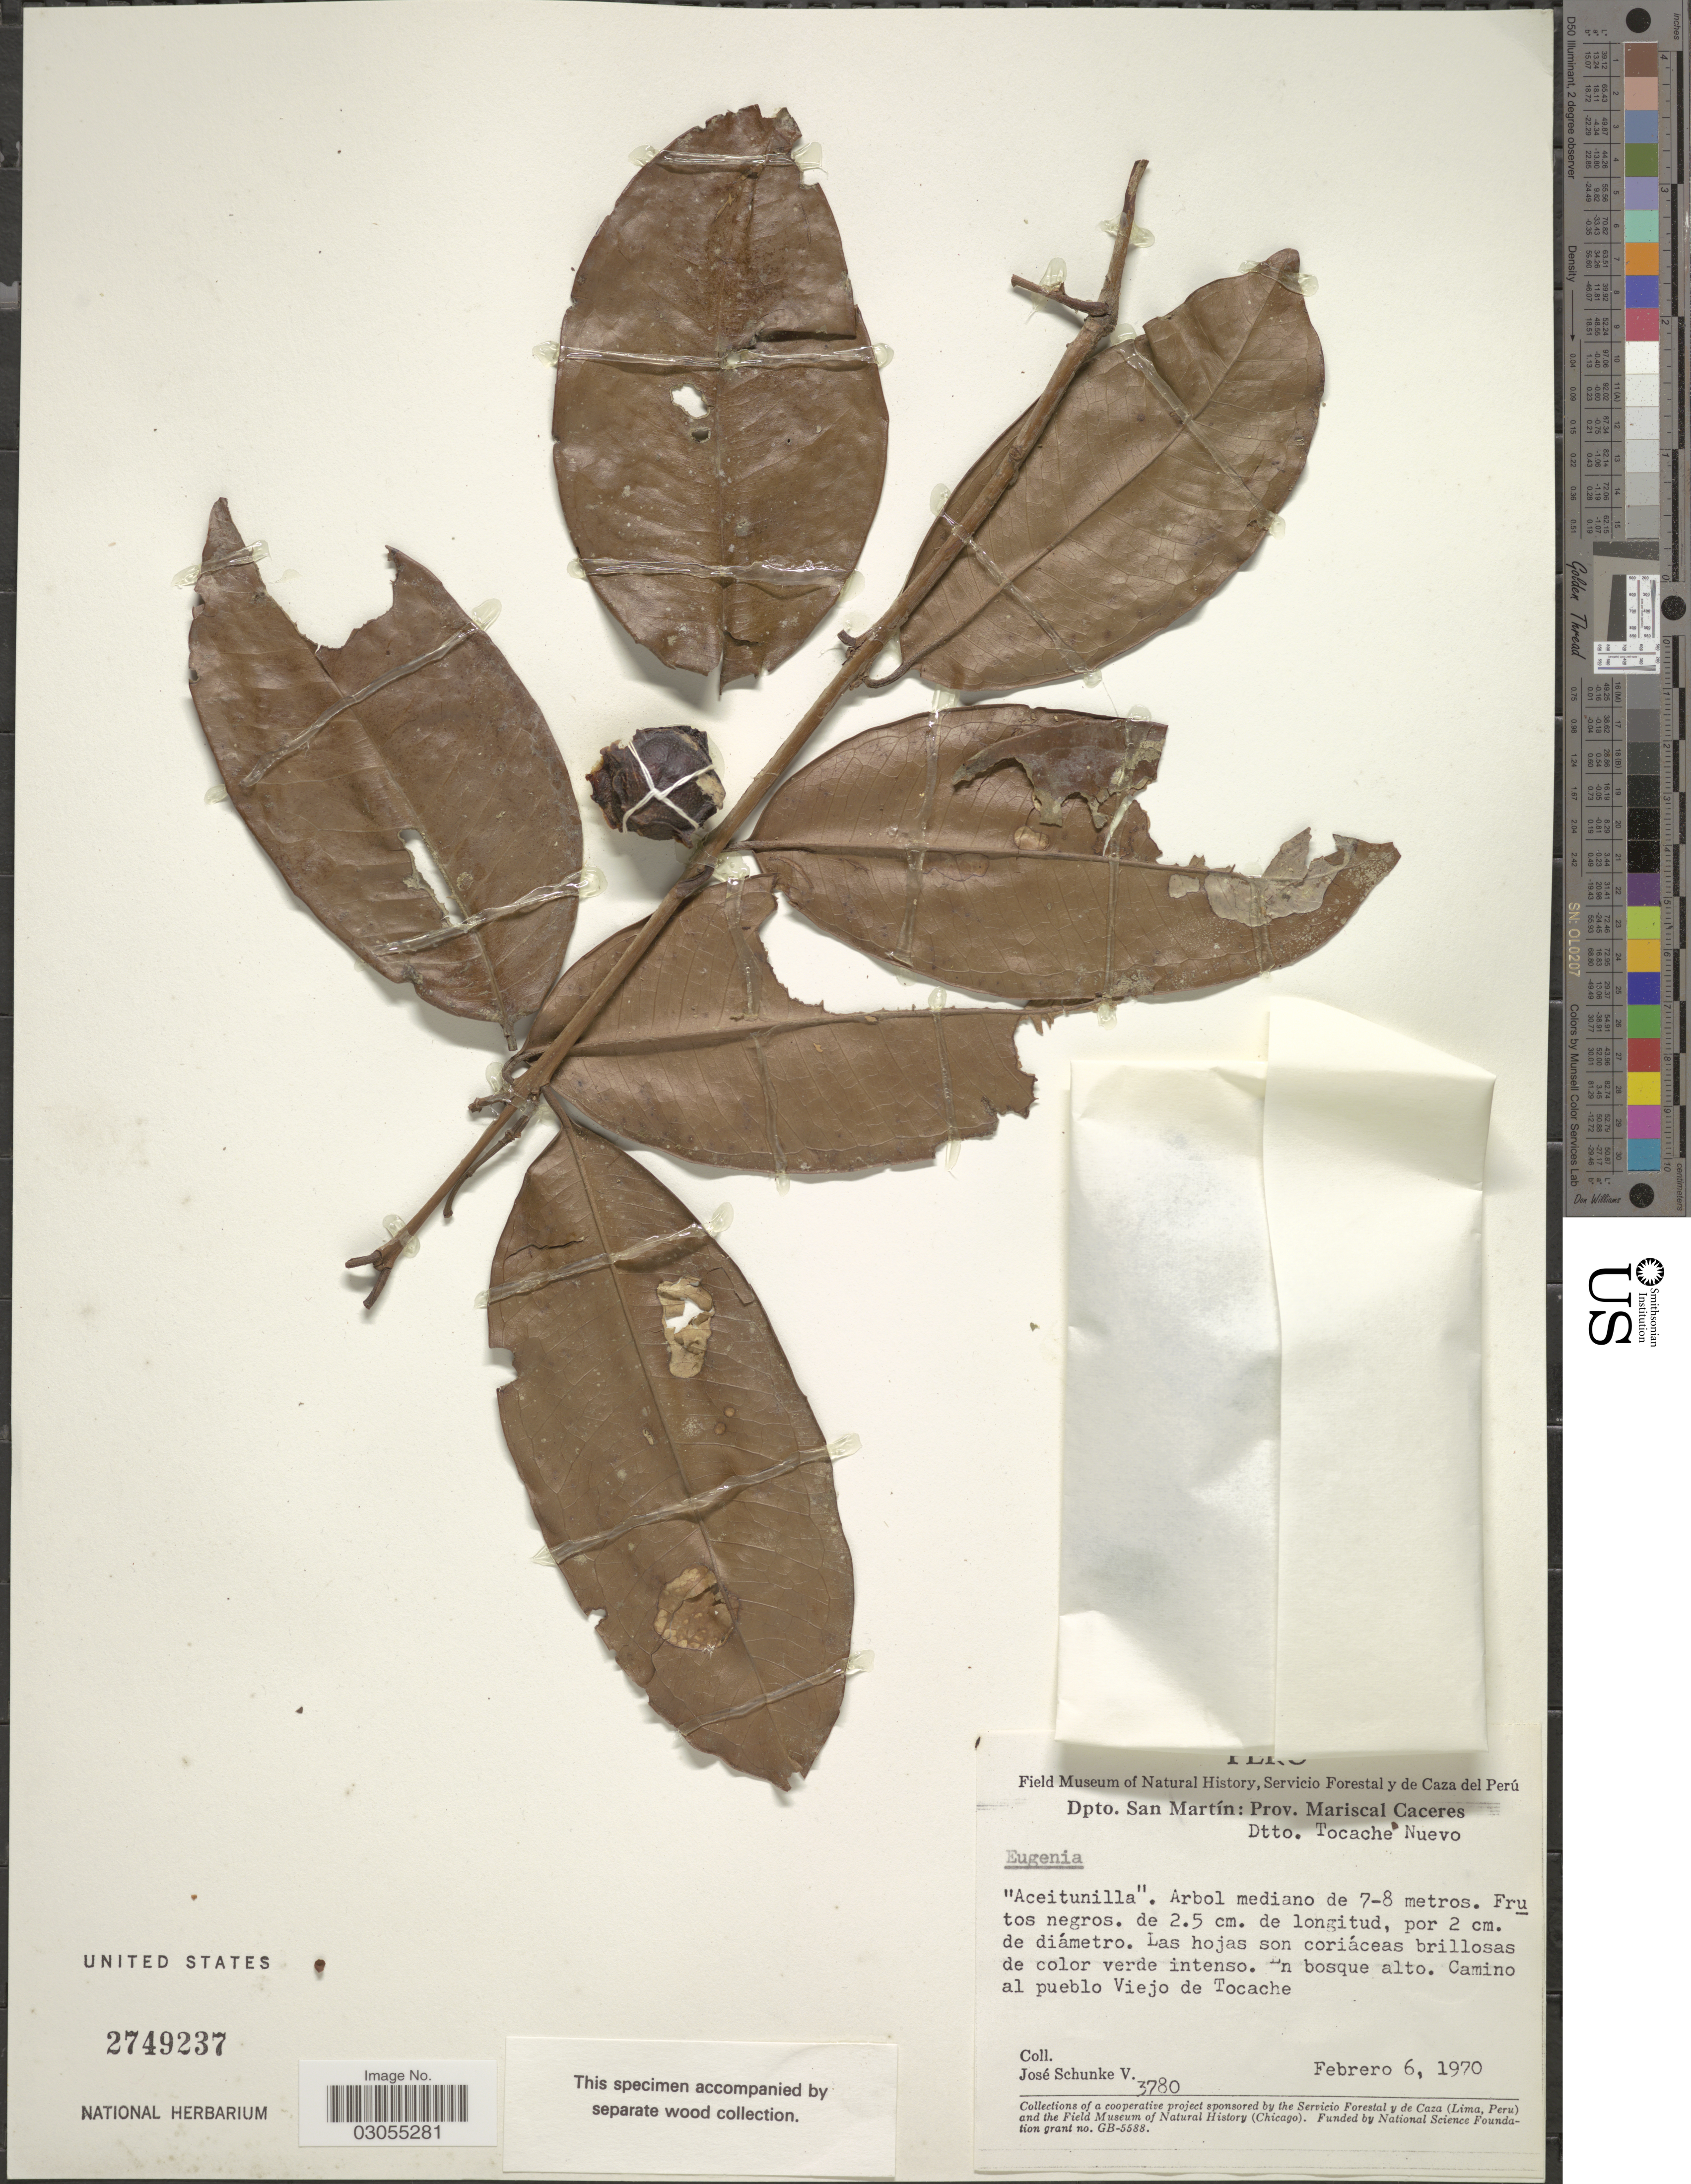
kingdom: Plantae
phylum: Tracheophyta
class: Magnoliopsida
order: Myrtales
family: Myrtaceae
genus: Eugenia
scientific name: Eugenia sp.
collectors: J. Schunke Vigo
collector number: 3780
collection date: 1970-02-06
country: Peru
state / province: San Martín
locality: Dpto. San Martin: Prov. Mariscal Caceres. Dtto. Tocache Nuevo. Camino al pueblo Viejo de Tocache.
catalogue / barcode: US 2749237